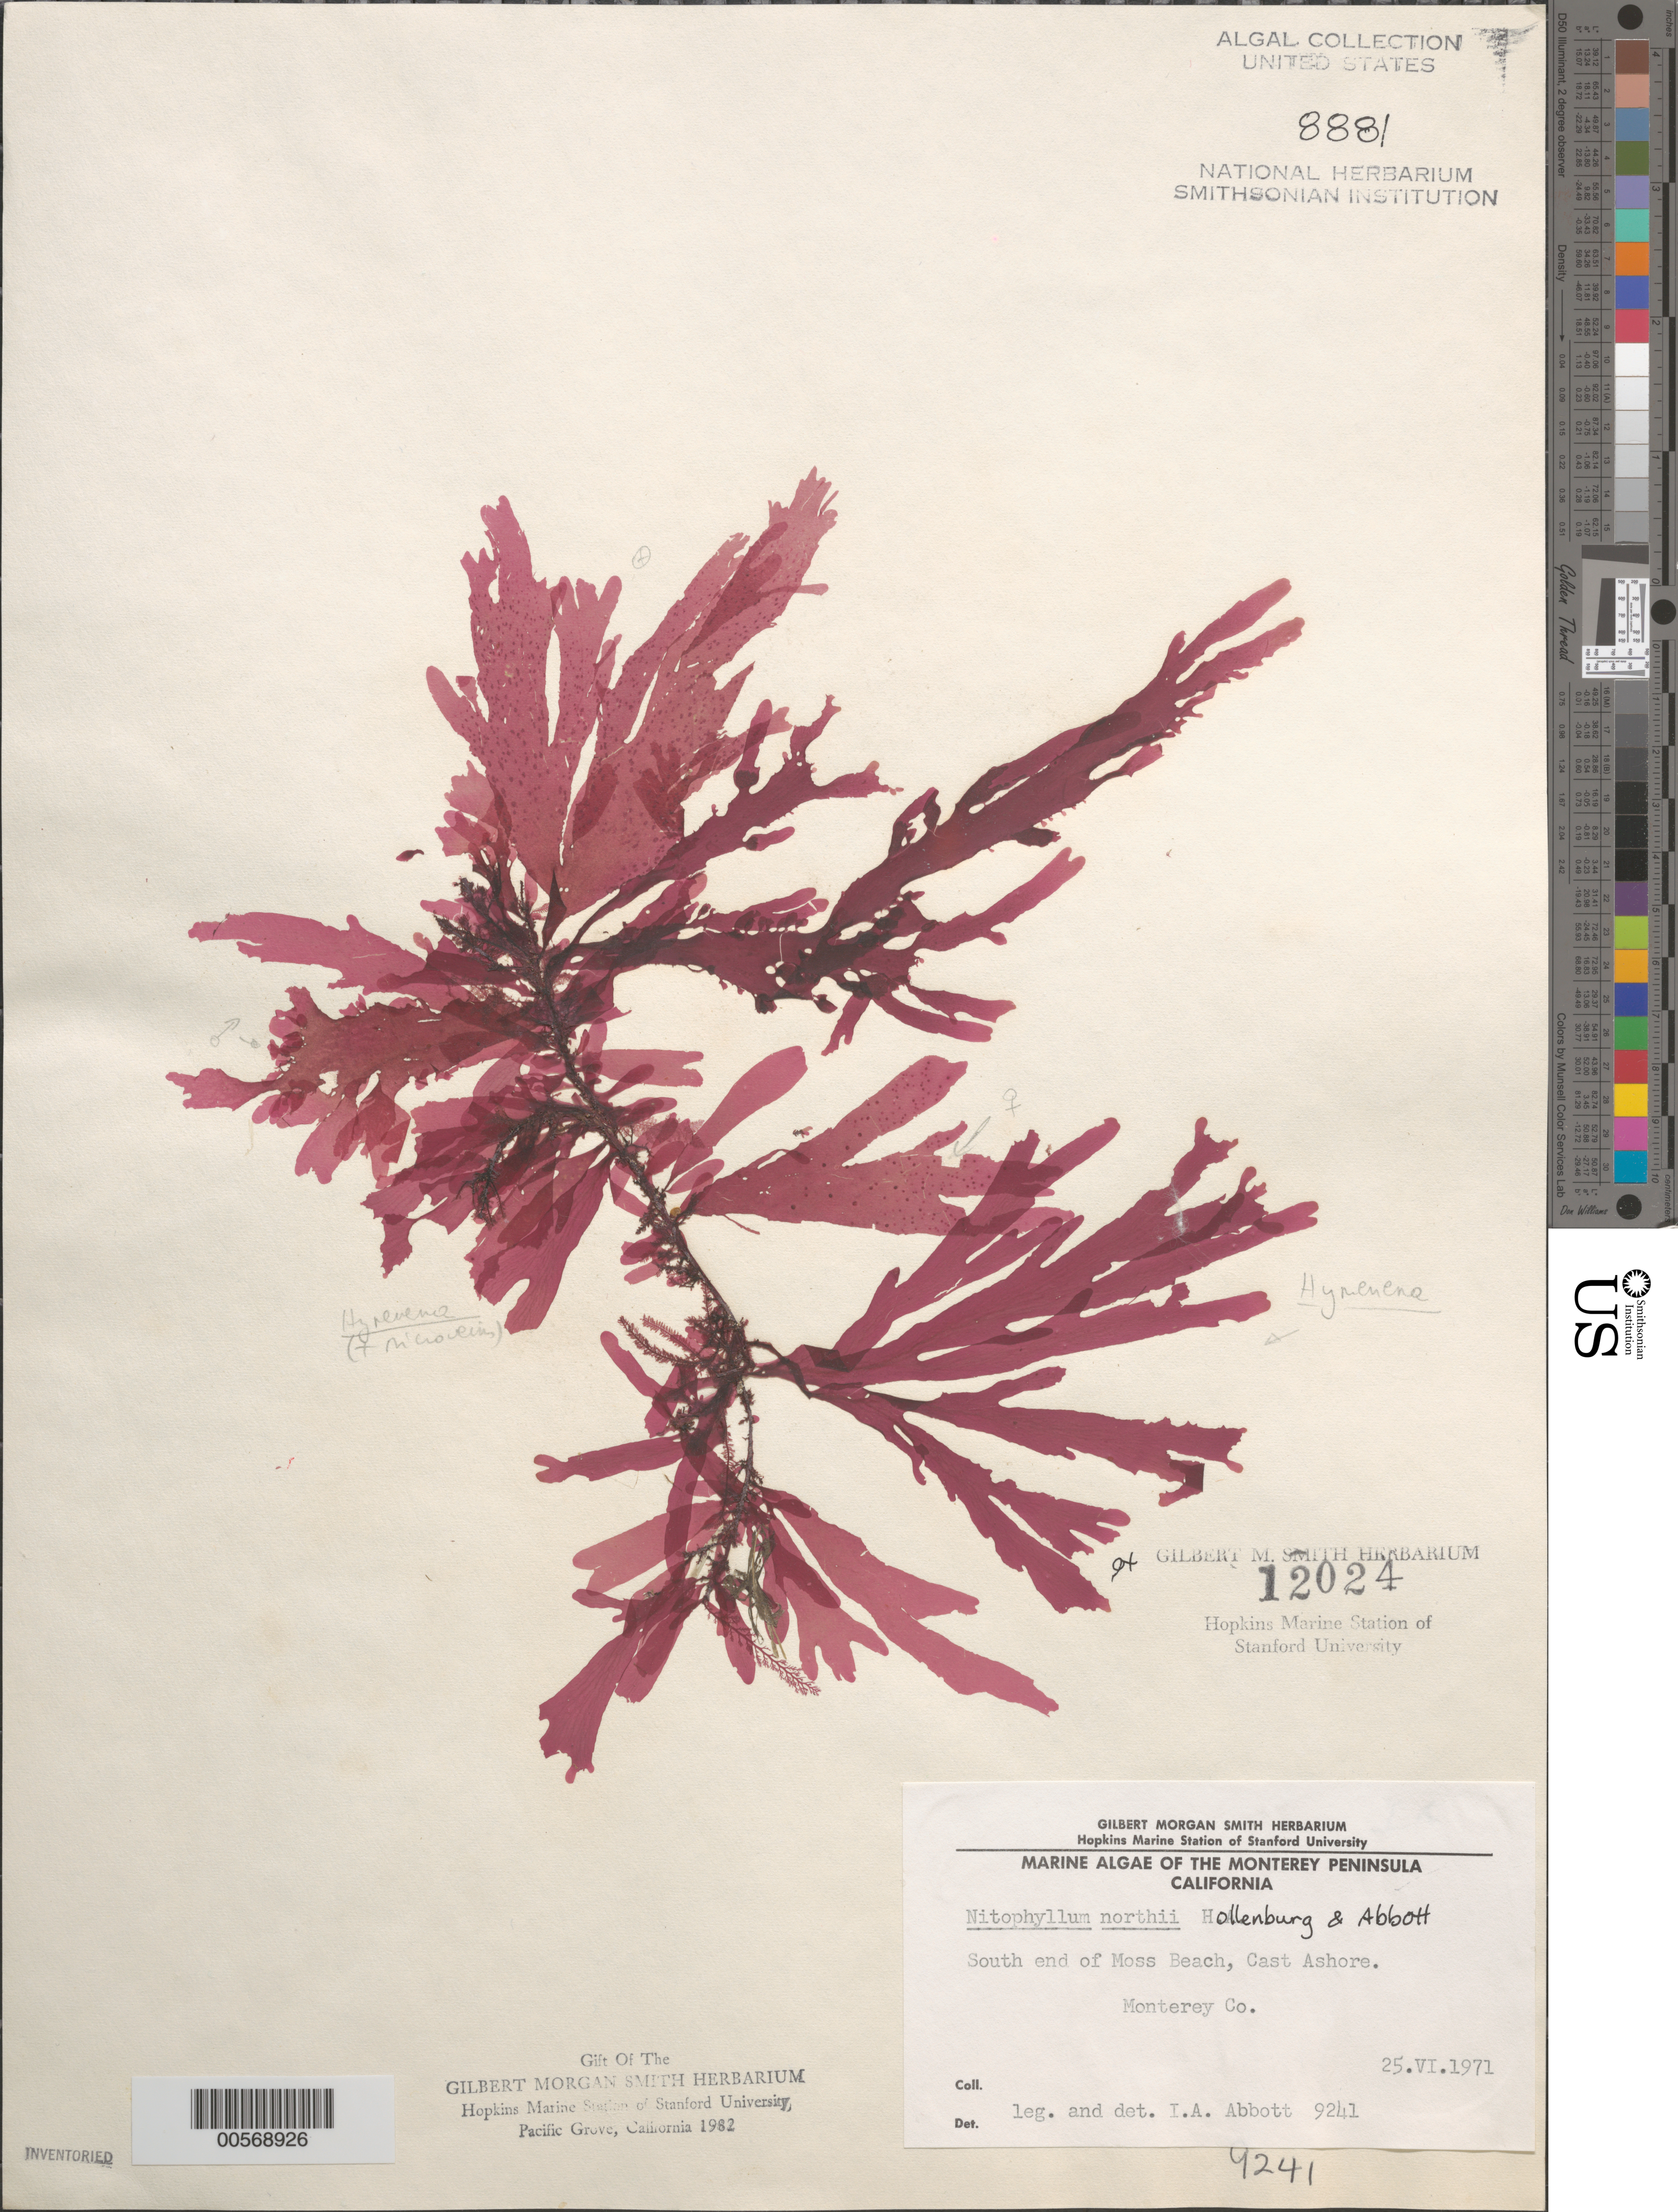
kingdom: Plantae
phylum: Rhodophyta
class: Florideophyceae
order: Ceramiales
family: Delesseriaceae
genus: Nitophyllum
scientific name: Nitophyllum northii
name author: Hollenb. & I.A. Abbott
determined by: Abbott, Isabella A.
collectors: I. A. Abbott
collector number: IAA 9241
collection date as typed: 25 Jun 1971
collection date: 1971-06-25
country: United States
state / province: California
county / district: Monterey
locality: Moss Beach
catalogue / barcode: US 8881